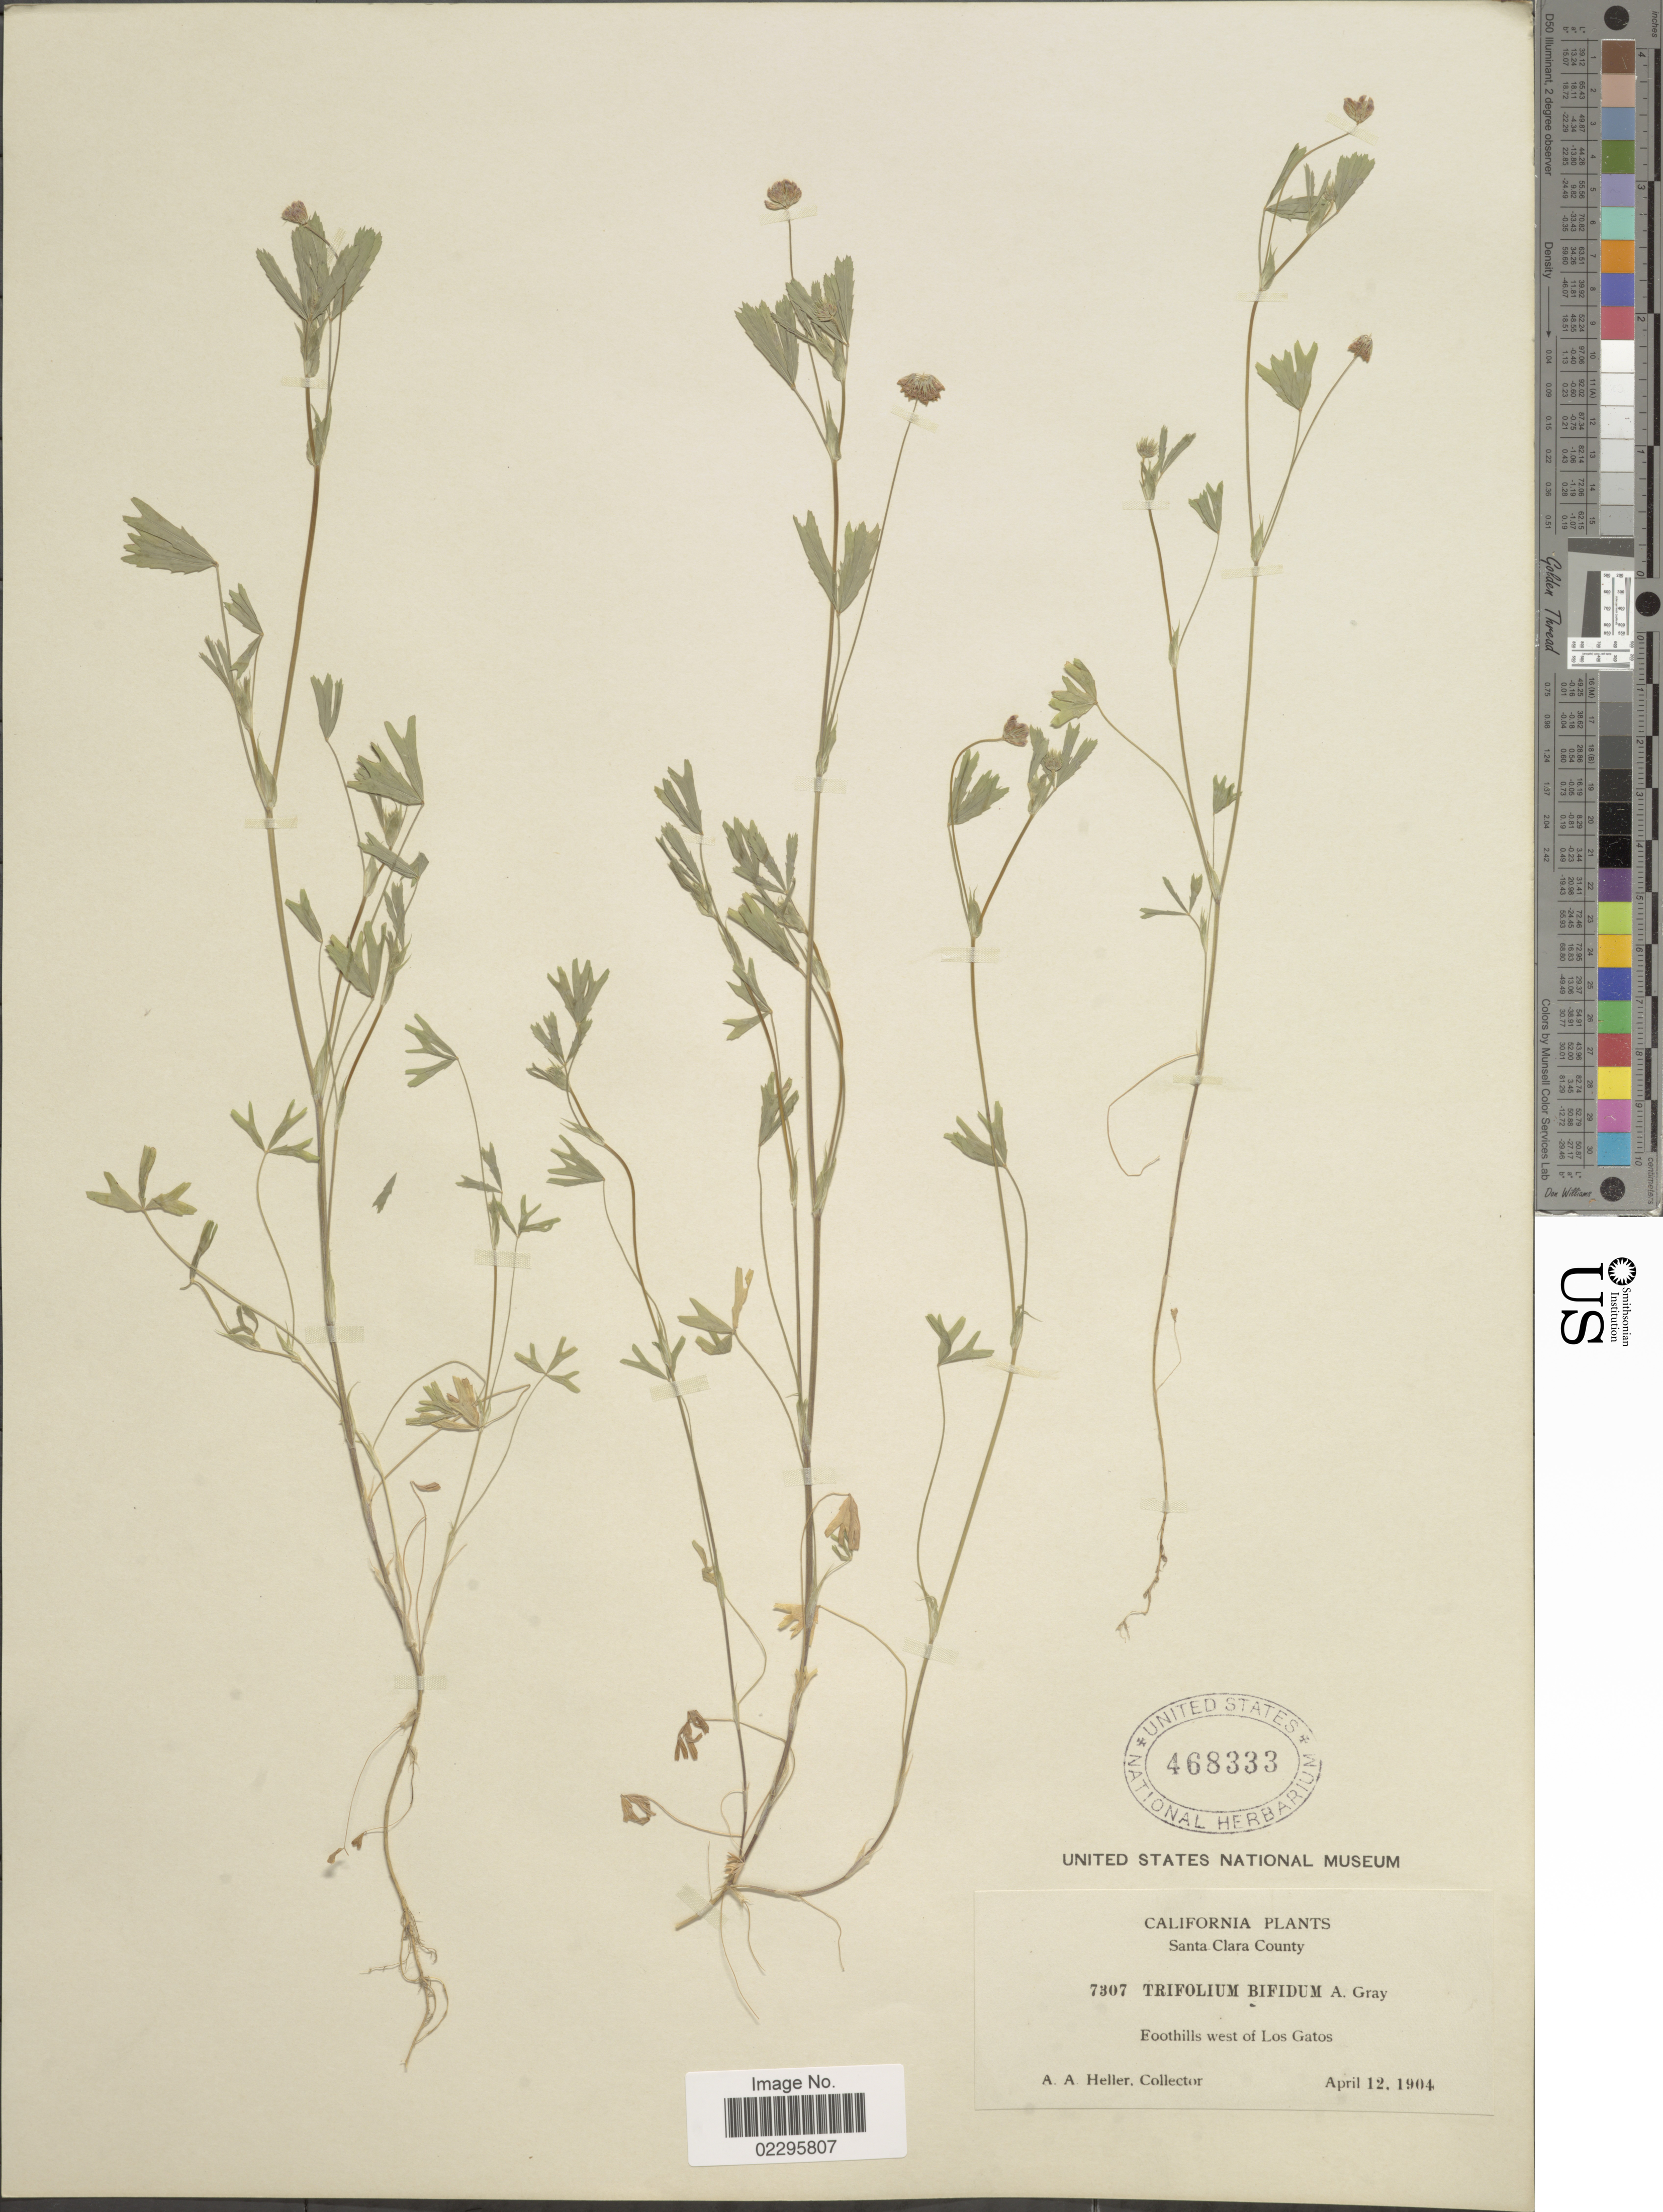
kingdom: Plantae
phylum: Tracheophyta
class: Magnoliopsida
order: Fabales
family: Fabaceae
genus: Trifolium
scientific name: Trifolium bifidum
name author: A. Gray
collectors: A. A. Heller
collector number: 7307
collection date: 1904-04-12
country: United States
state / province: California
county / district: Santa Clara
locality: Santa Clara County, Foothills west of Los Gatos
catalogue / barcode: US 468333